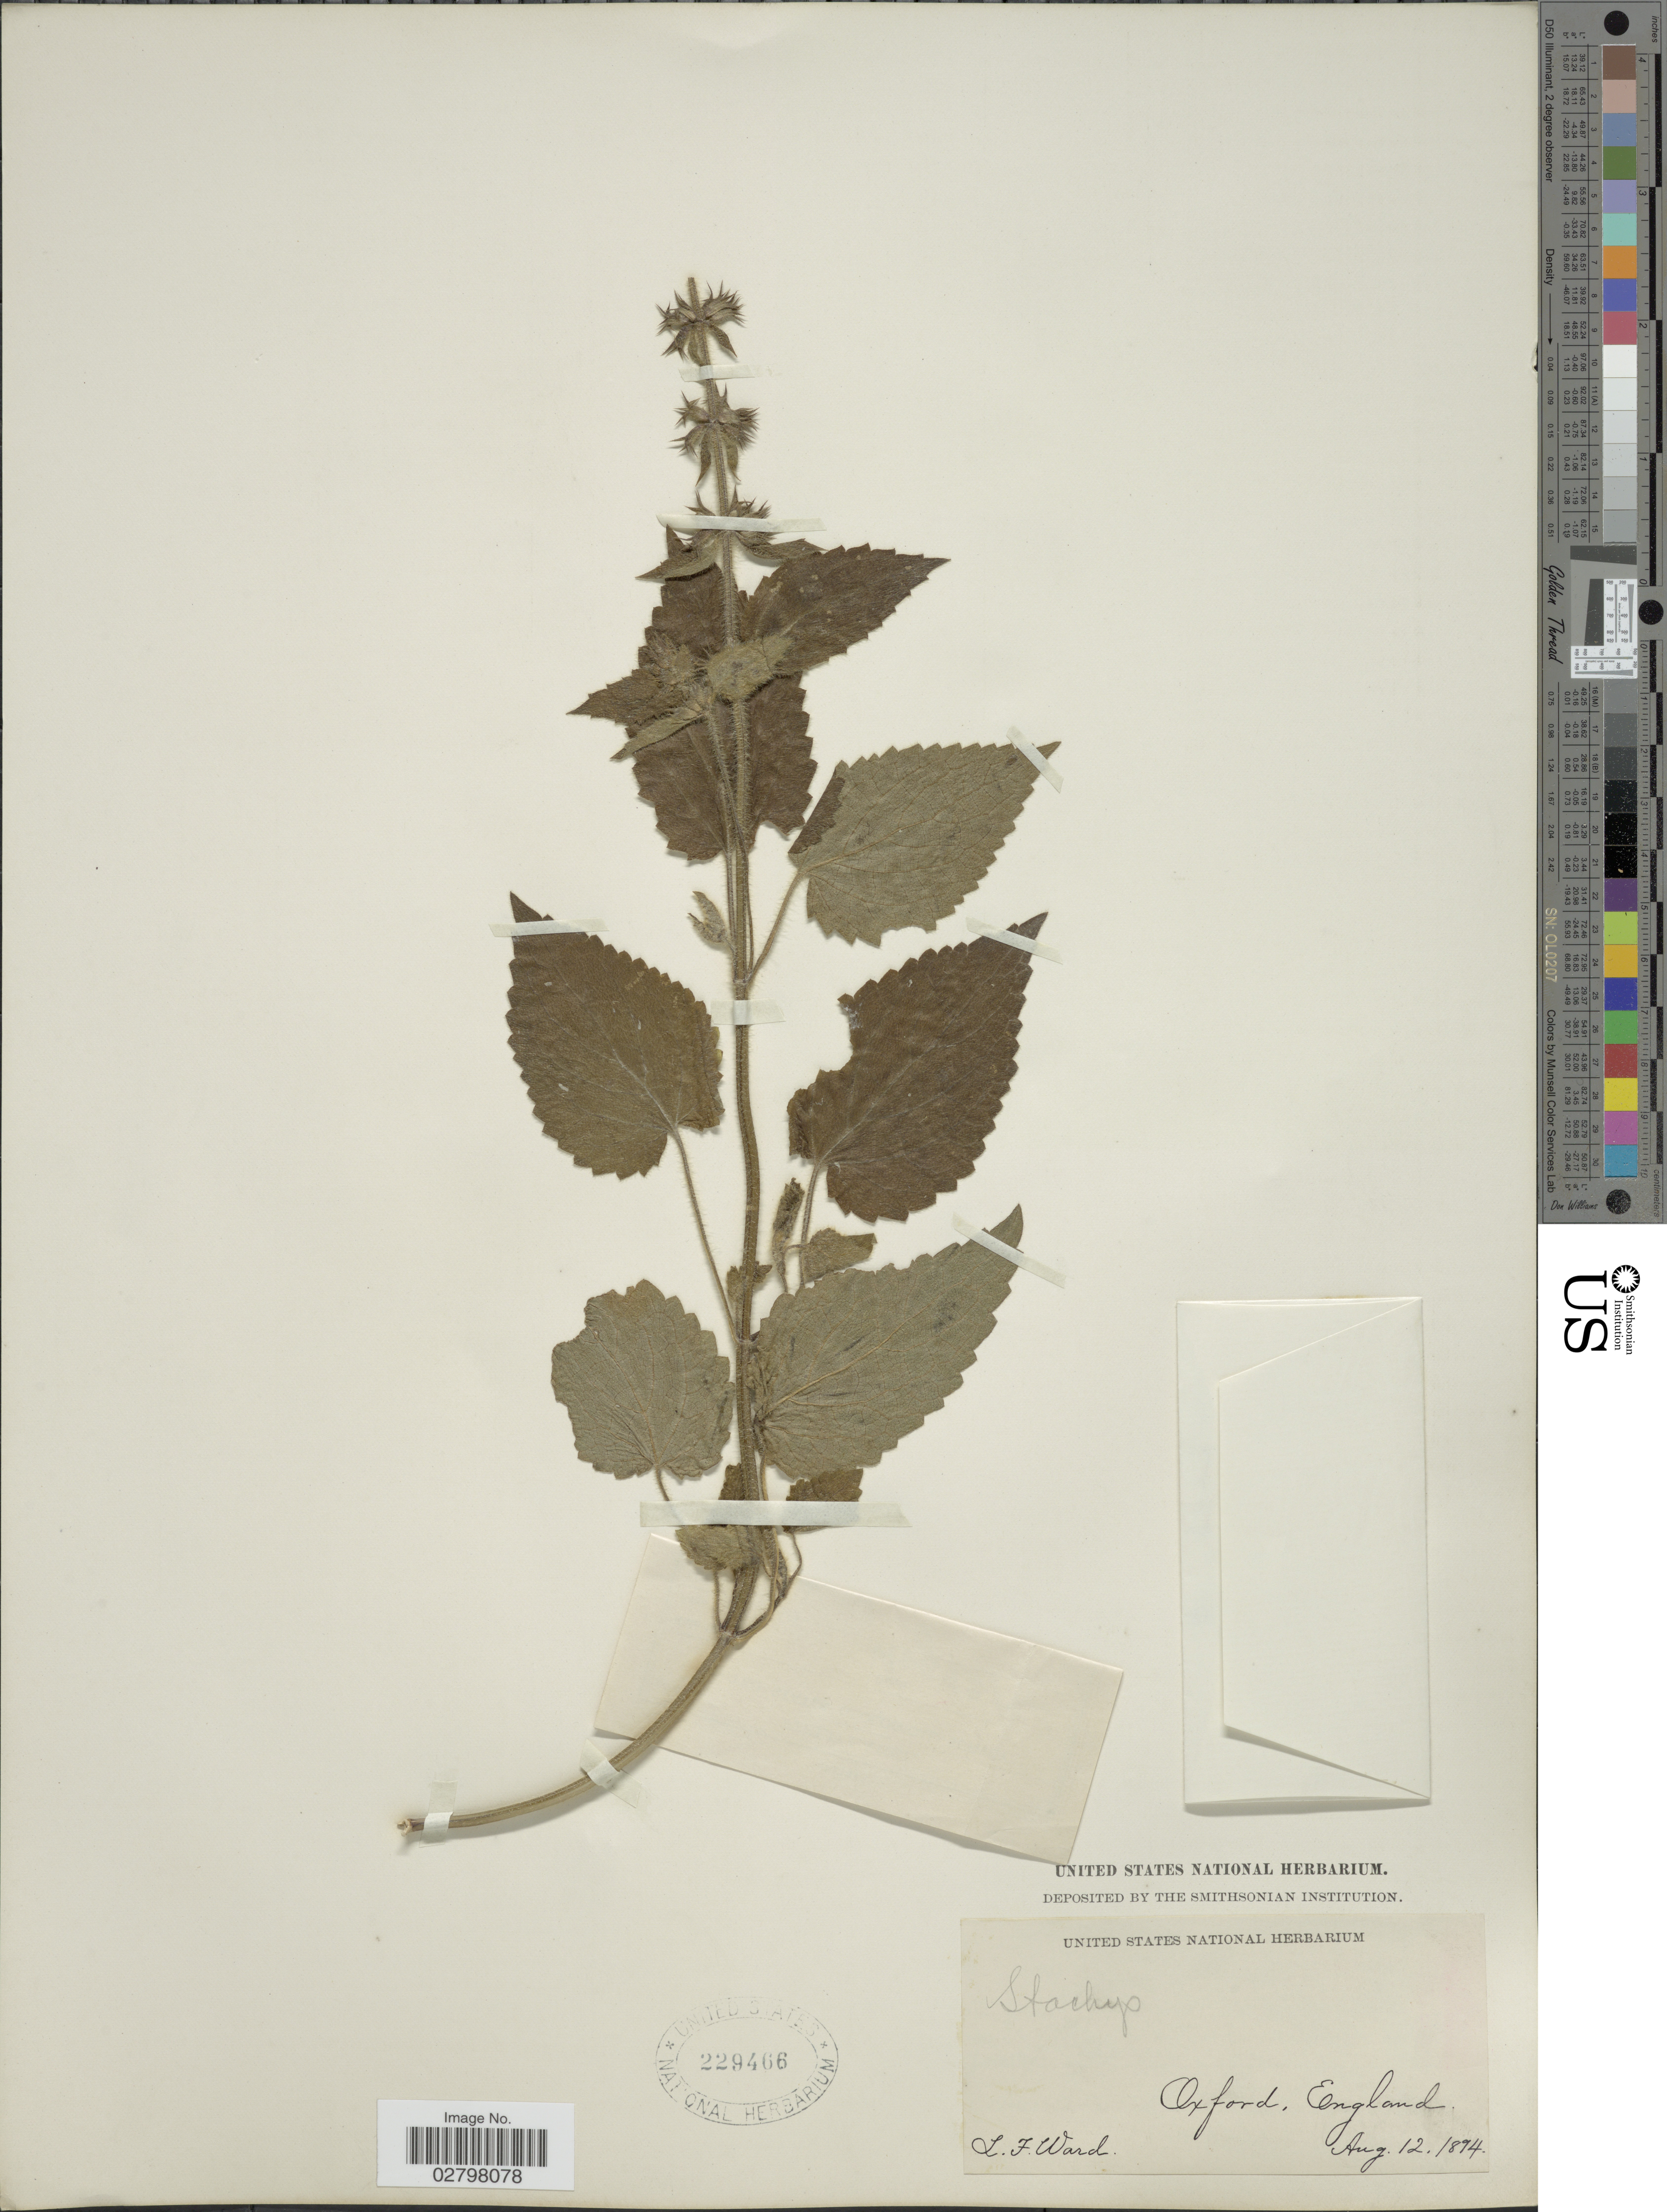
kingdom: Plantae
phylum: Tracheophyta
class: Magnoliopsida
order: Lamiales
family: Lamiaceae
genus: Stachys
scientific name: Stachys sp.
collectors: L. Ward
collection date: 1894-08-12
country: United Kingdom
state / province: England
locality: Oxford.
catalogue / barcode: US 229466